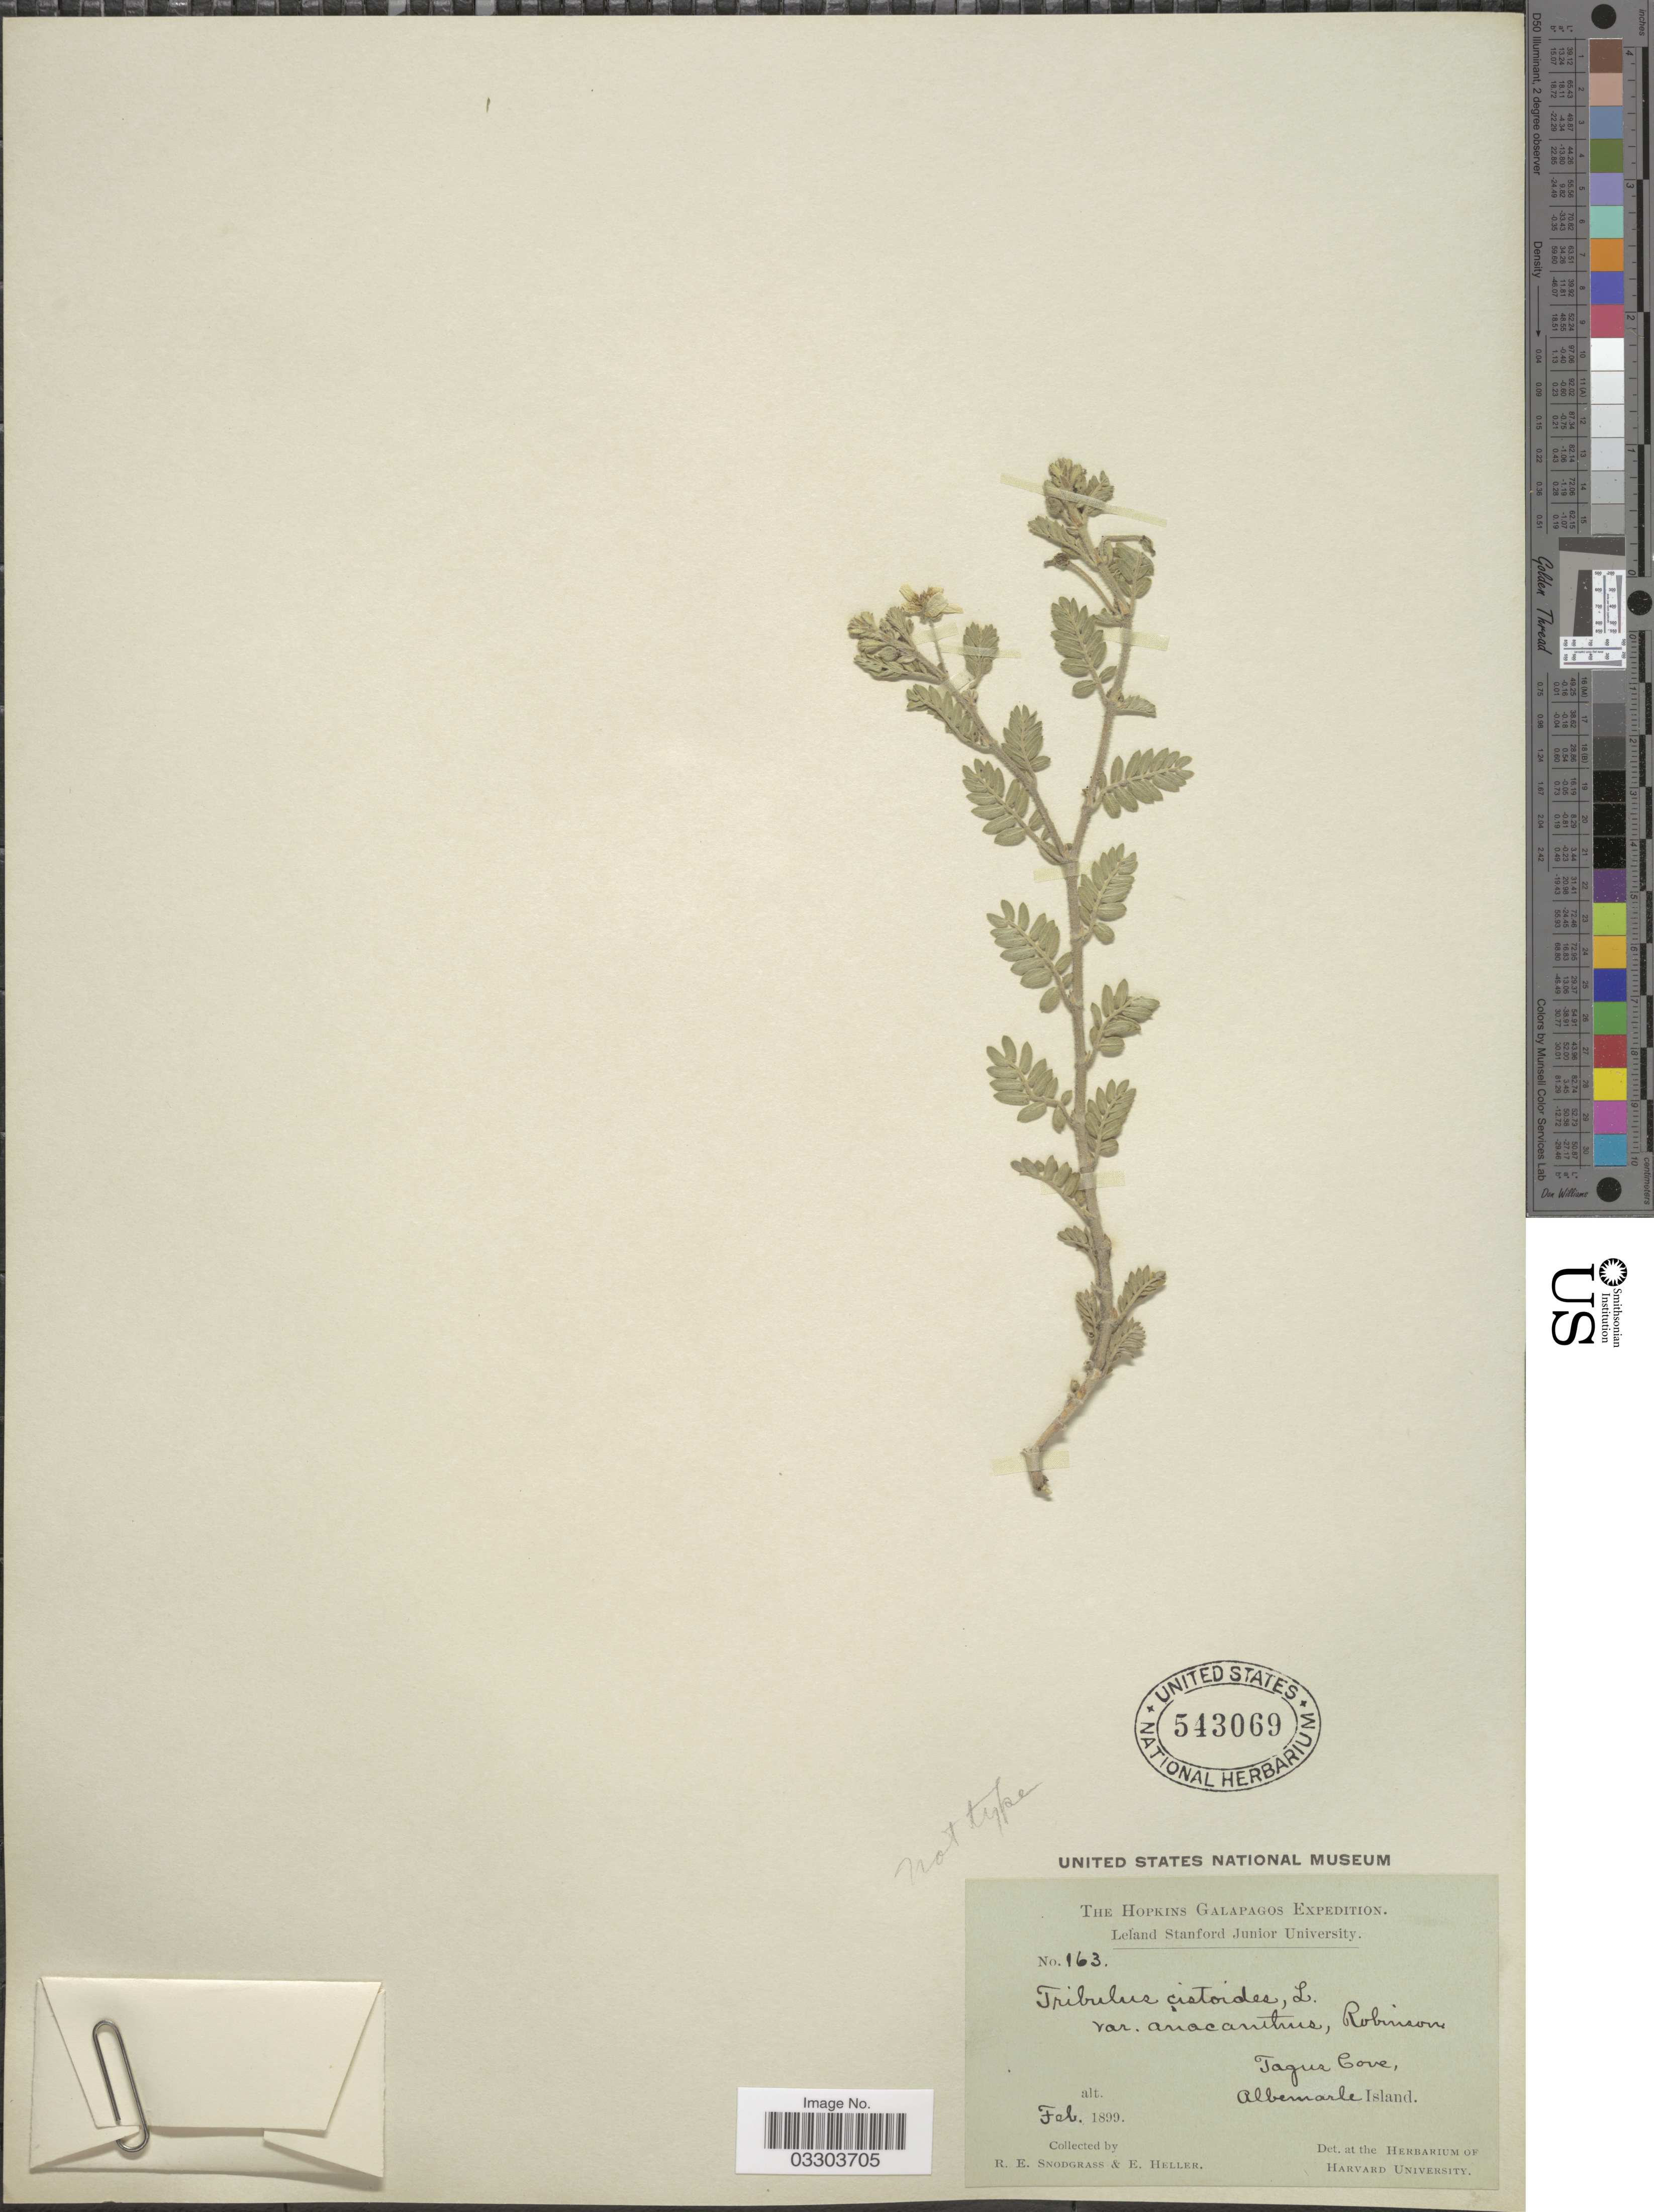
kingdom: Plantae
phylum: Tracheophyta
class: Magnoliopsida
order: Zygophyllales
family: Zygophyllaceae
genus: Tribulus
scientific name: Tribulus cistoides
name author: L.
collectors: R. E. Snodgrass & E. Heller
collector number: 163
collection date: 1899-02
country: Ecuador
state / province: Colón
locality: Galapagos. Tagus Cove, Albemarle Island.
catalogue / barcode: US 543069